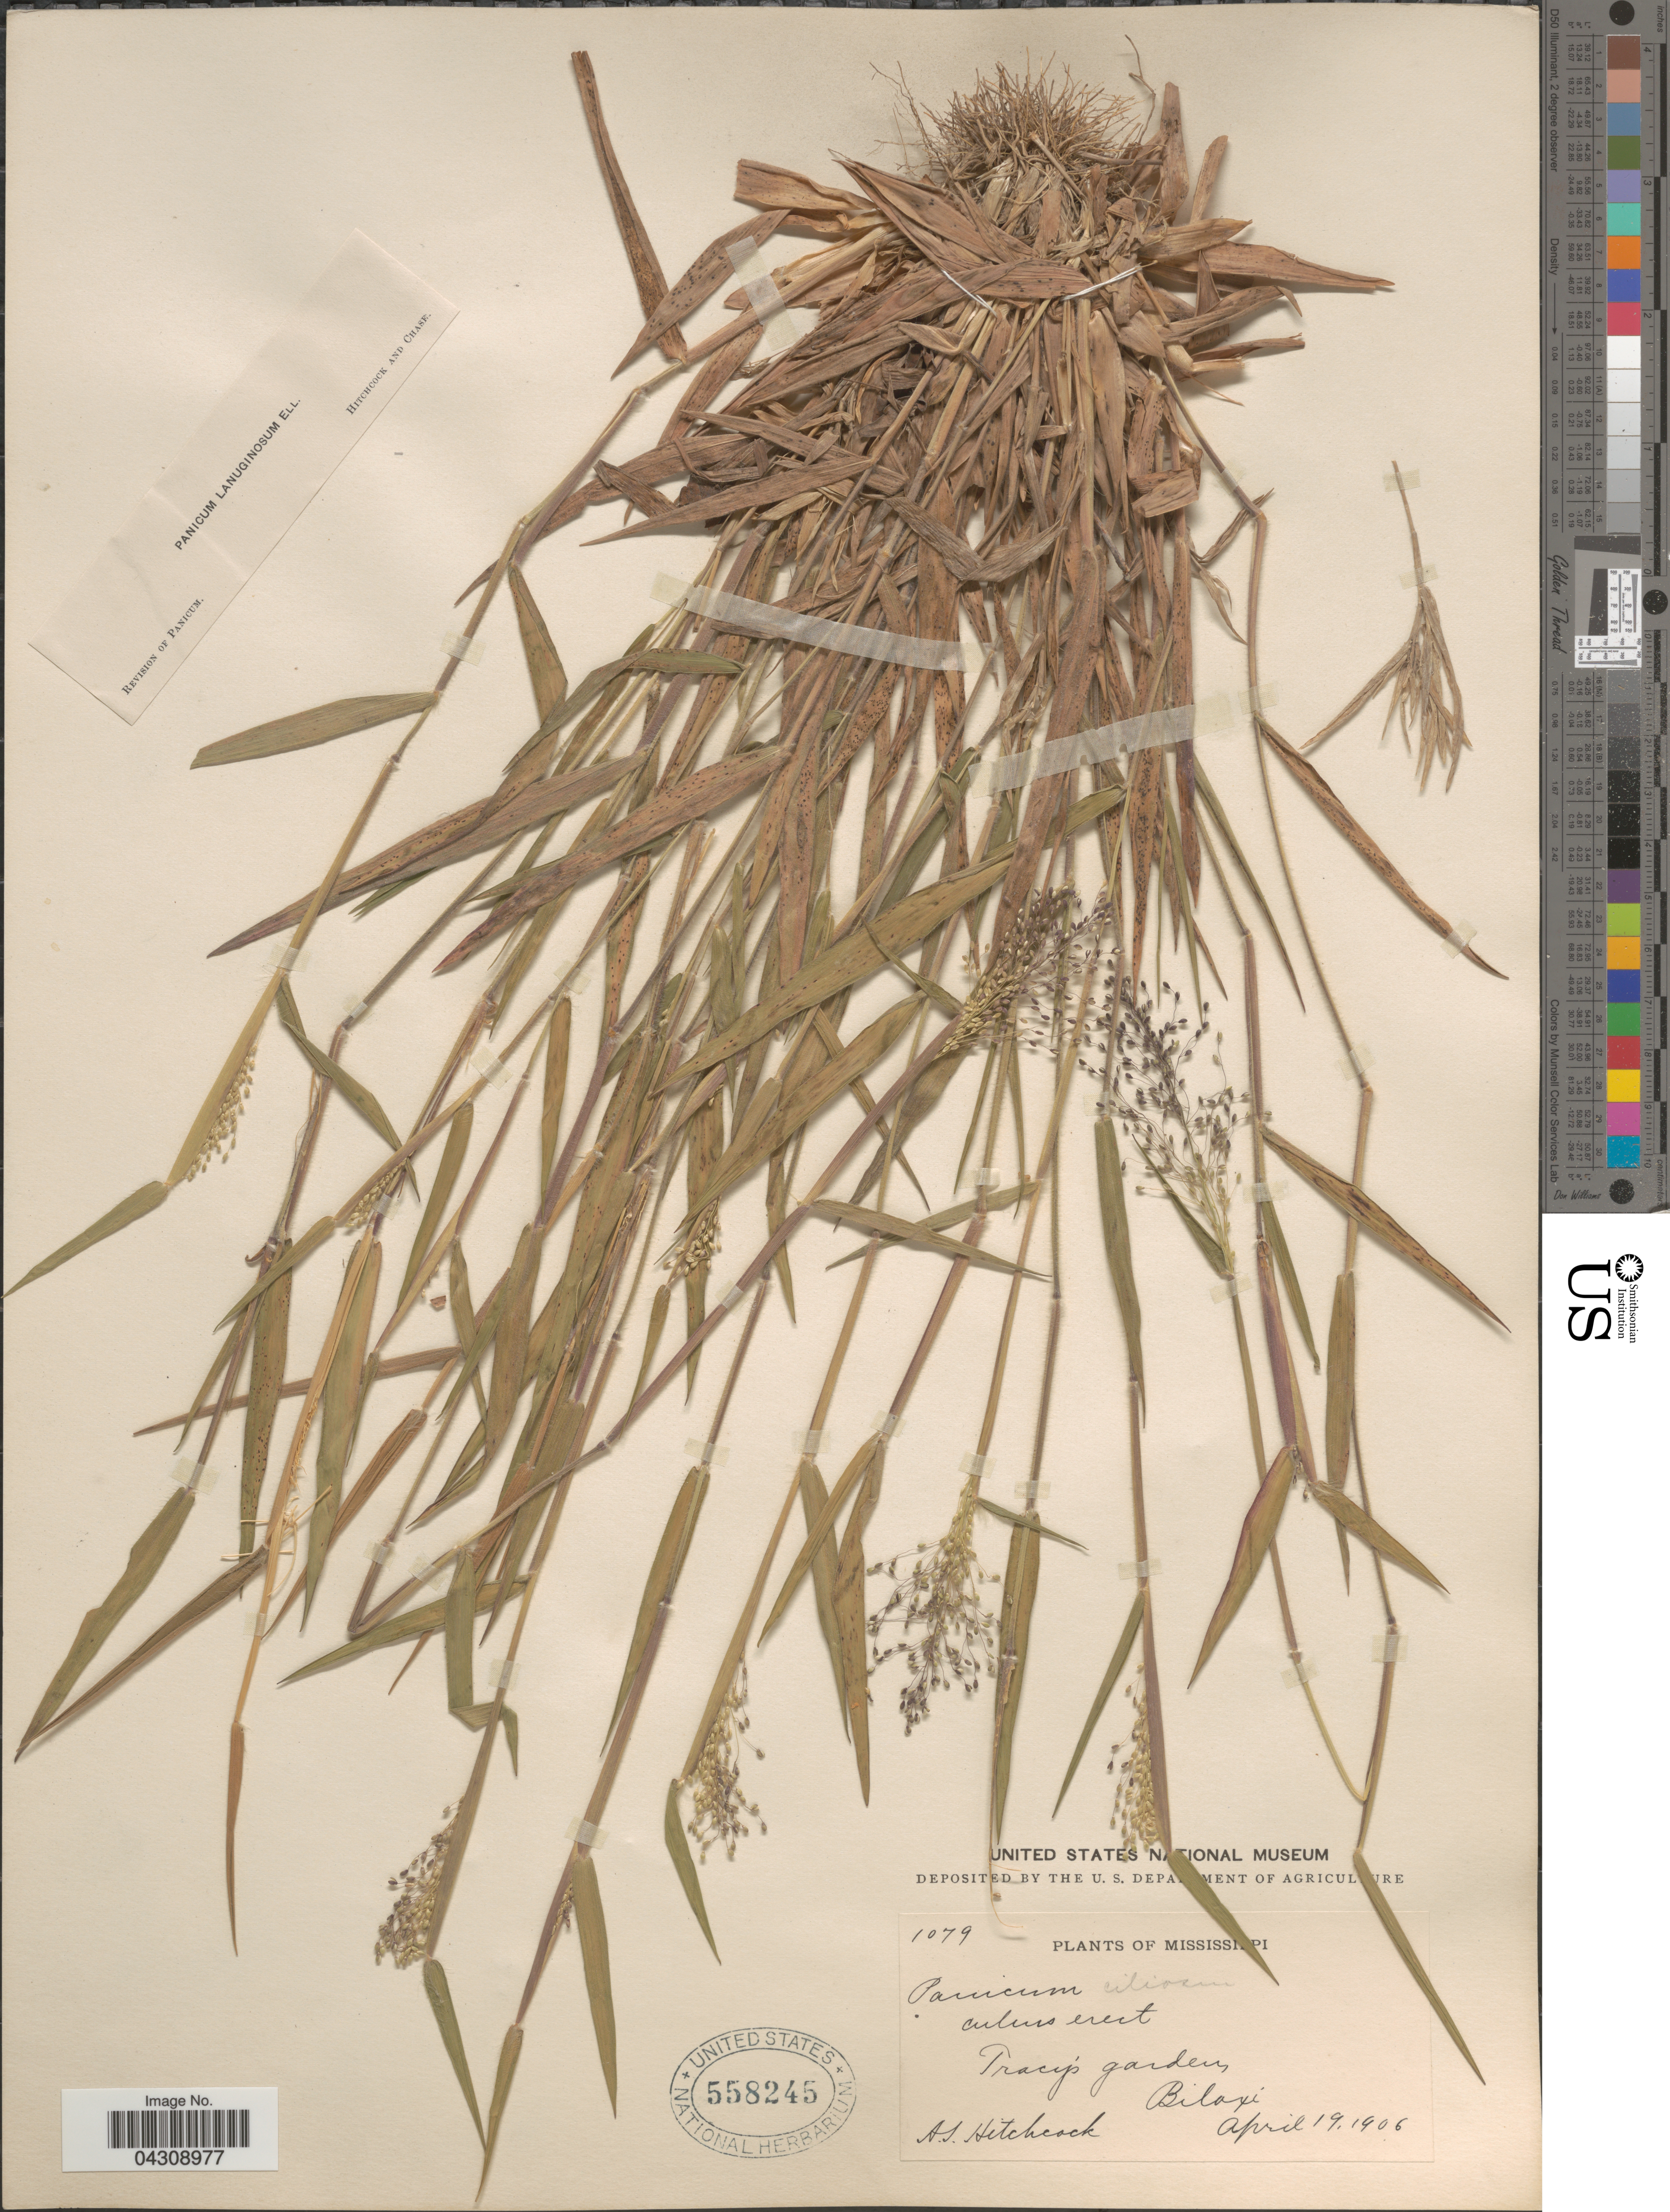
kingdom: Plantae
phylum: Tracheophyta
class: Liliopsida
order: Poales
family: Poaceae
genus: Dichanthelium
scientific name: Dichanthelium acuminatum var. acuminatum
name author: (Sw.) Gould & C.A. Clark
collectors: A. S. Hitchcock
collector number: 1079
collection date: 1906-04-19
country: United States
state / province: Mississippi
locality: Tracy's gardens. Biloxi.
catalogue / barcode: US 558245